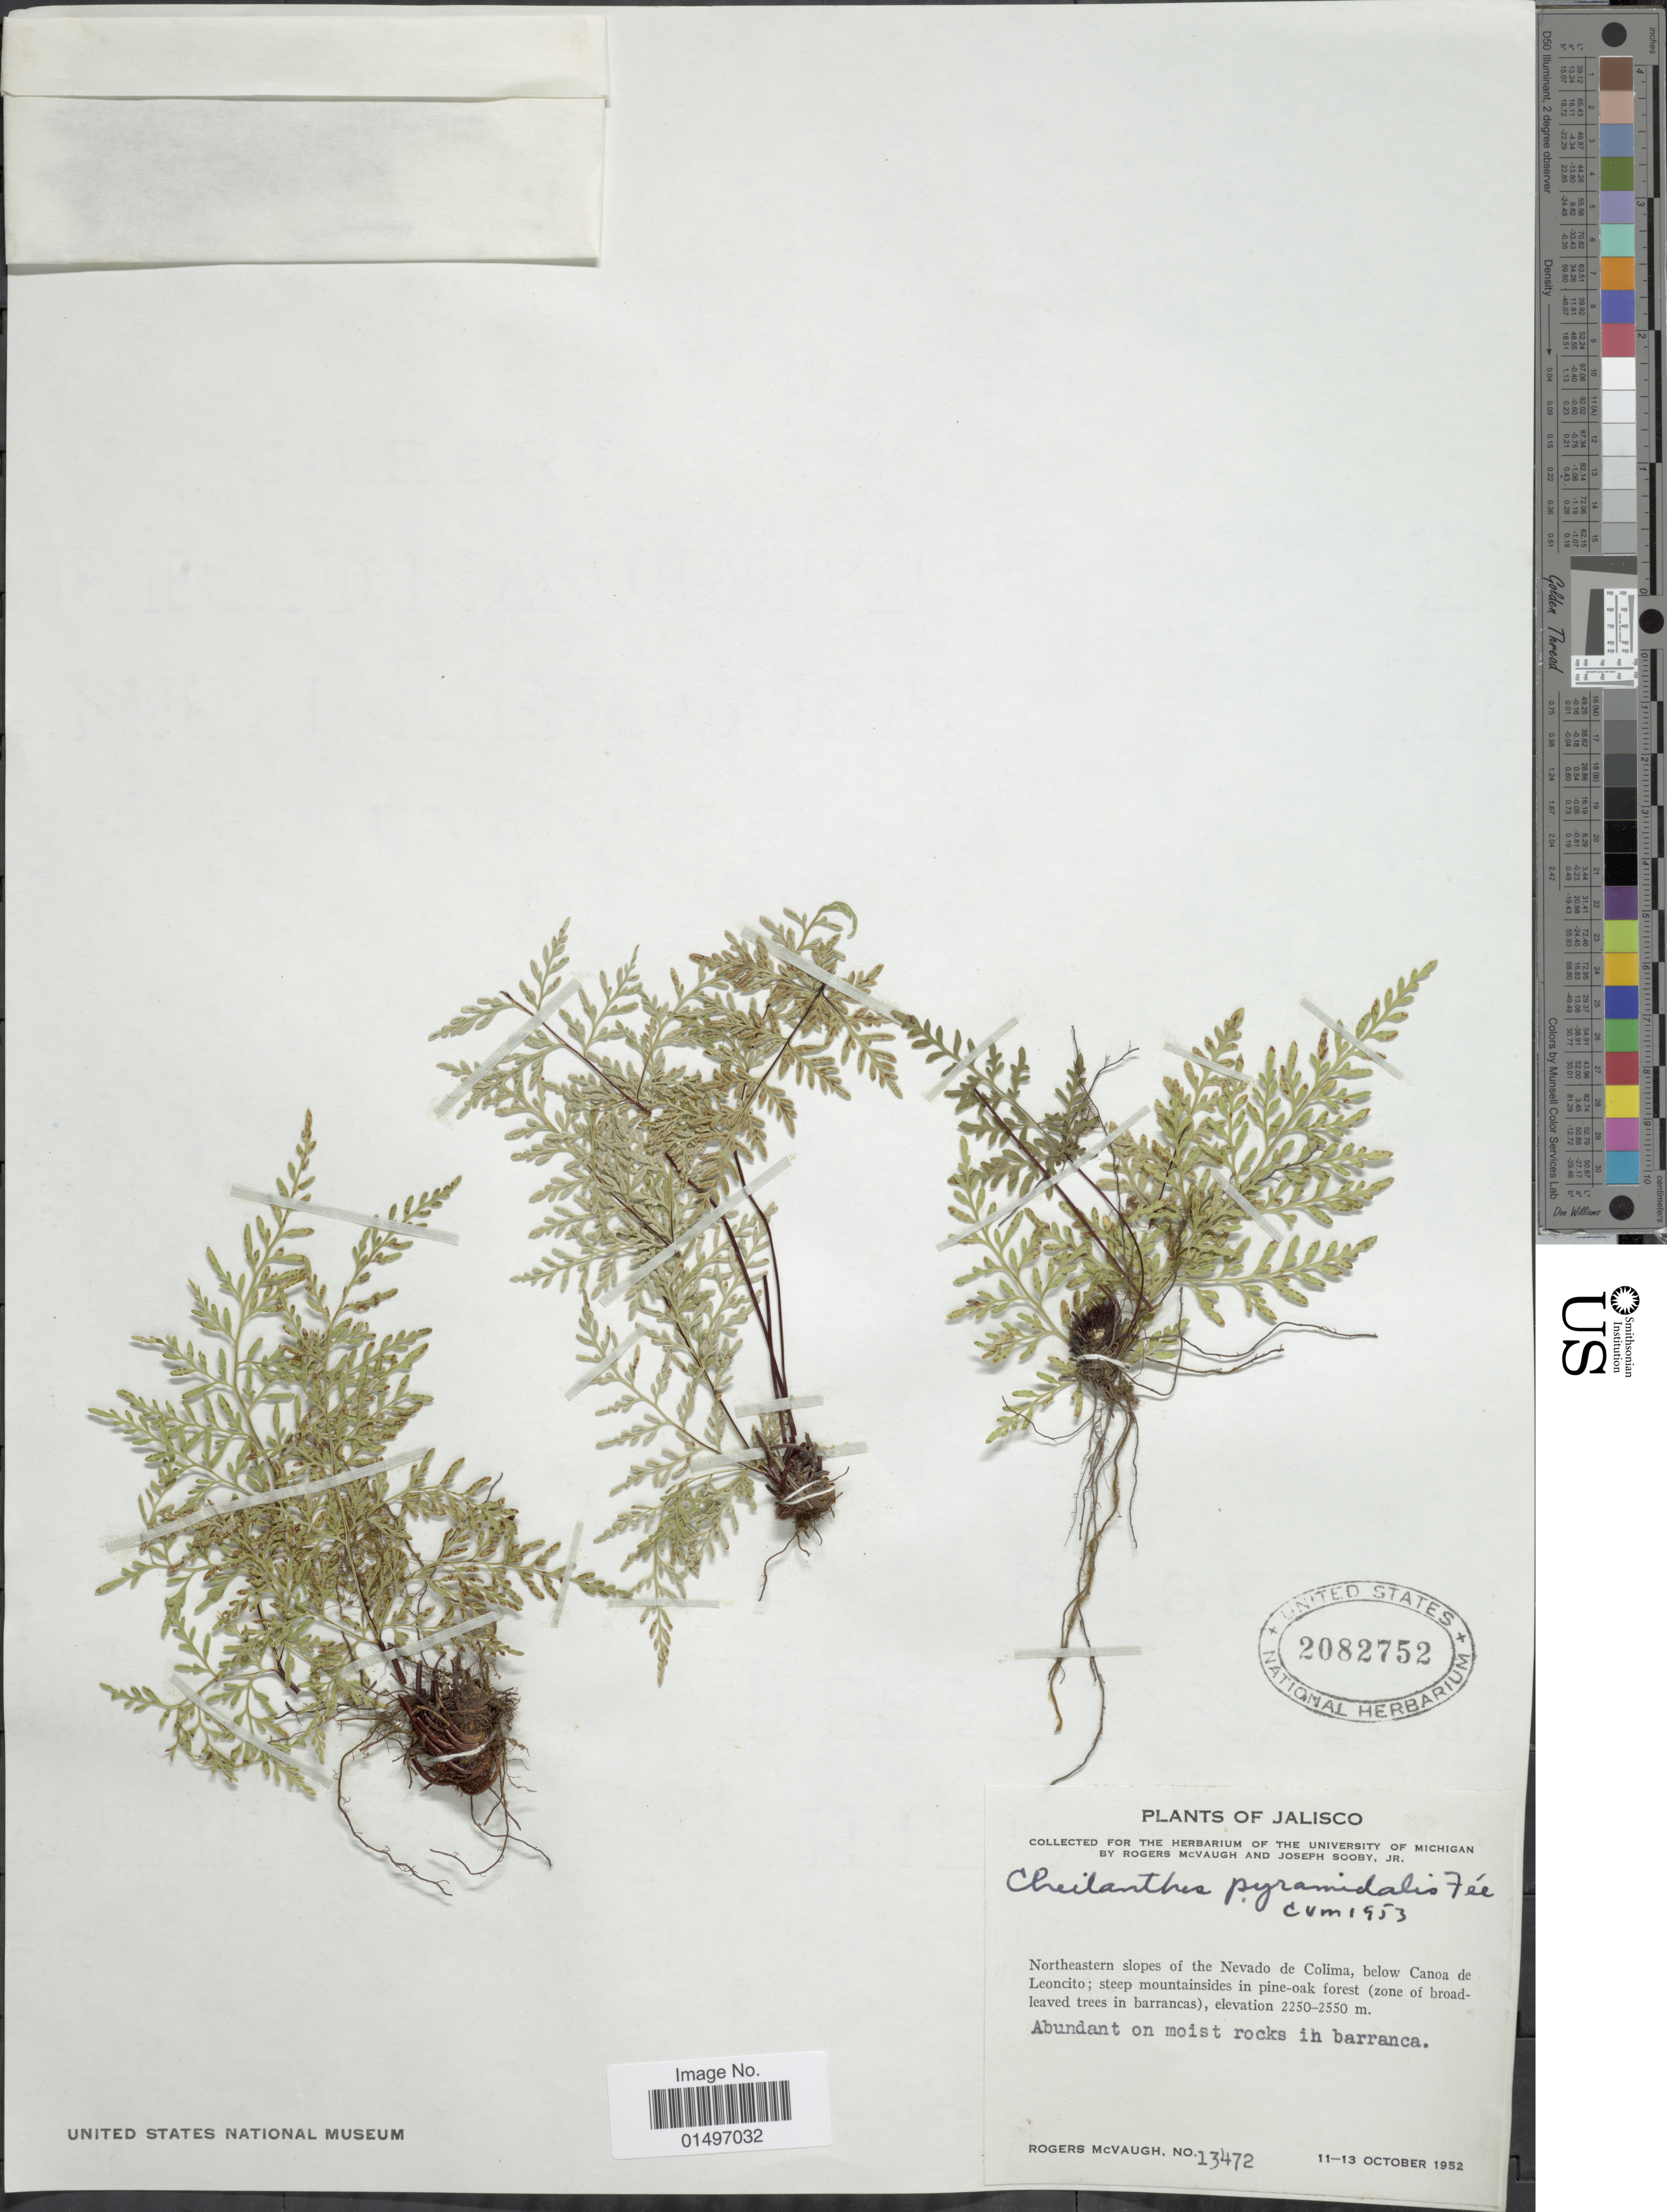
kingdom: Plantae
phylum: Tracheophyta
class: Polypodiopsida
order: Polypodiales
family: Pteridaceae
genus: Gaga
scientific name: Gaga hirsuta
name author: (Link) Fay W. Li & Windham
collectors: R. McVaugh & J. Sooby Jr.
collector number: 13472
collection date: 1952-10-11/1952-10-13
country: Mexico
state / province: Jalisco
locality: Jalisco, Northeastern slopes of the Nevado de Colima, below Canoa de Leoncito.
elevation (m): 2250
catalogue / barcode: US 2082752